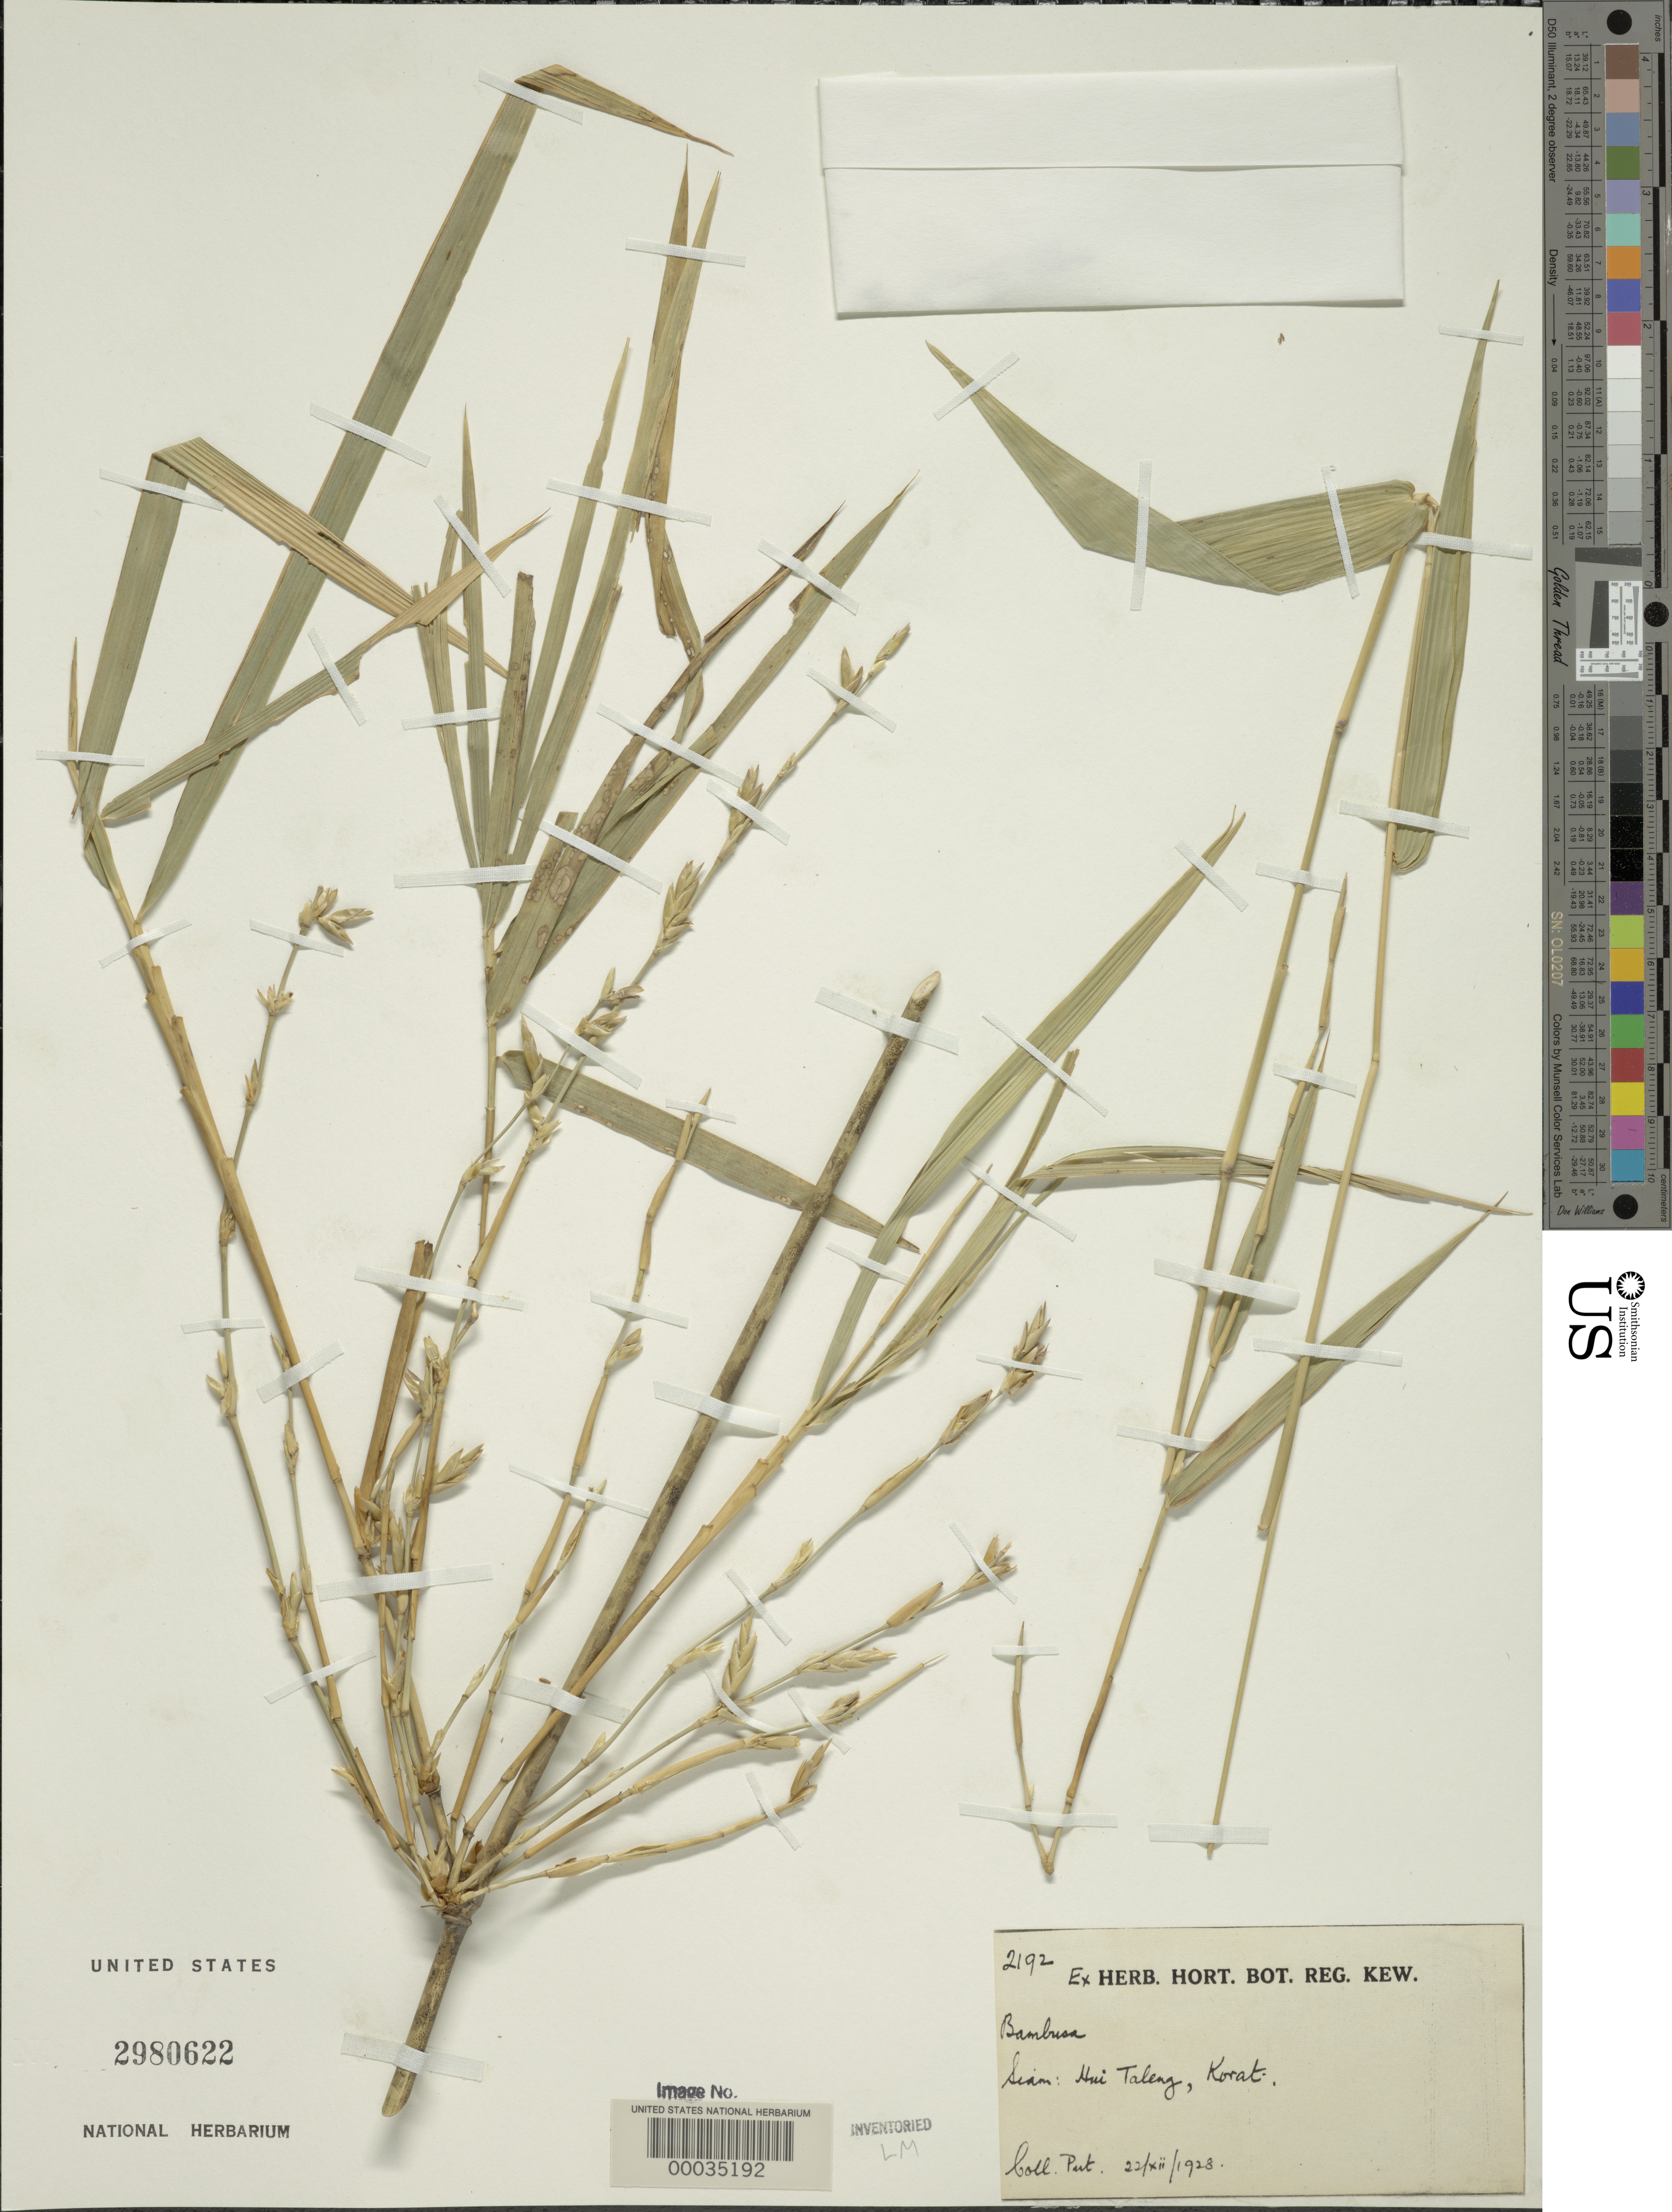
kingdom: Plantae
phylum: Tracheophyta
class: Liliopsida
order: Poales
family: Poaceae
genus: Bambusa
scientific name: Bambusa sp.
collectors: -. Put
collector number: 2192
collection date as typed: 22 Dec 1928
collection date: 1928-12-22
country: Thailand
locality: Siam: hui taleng, korat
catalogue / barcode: US 2980622